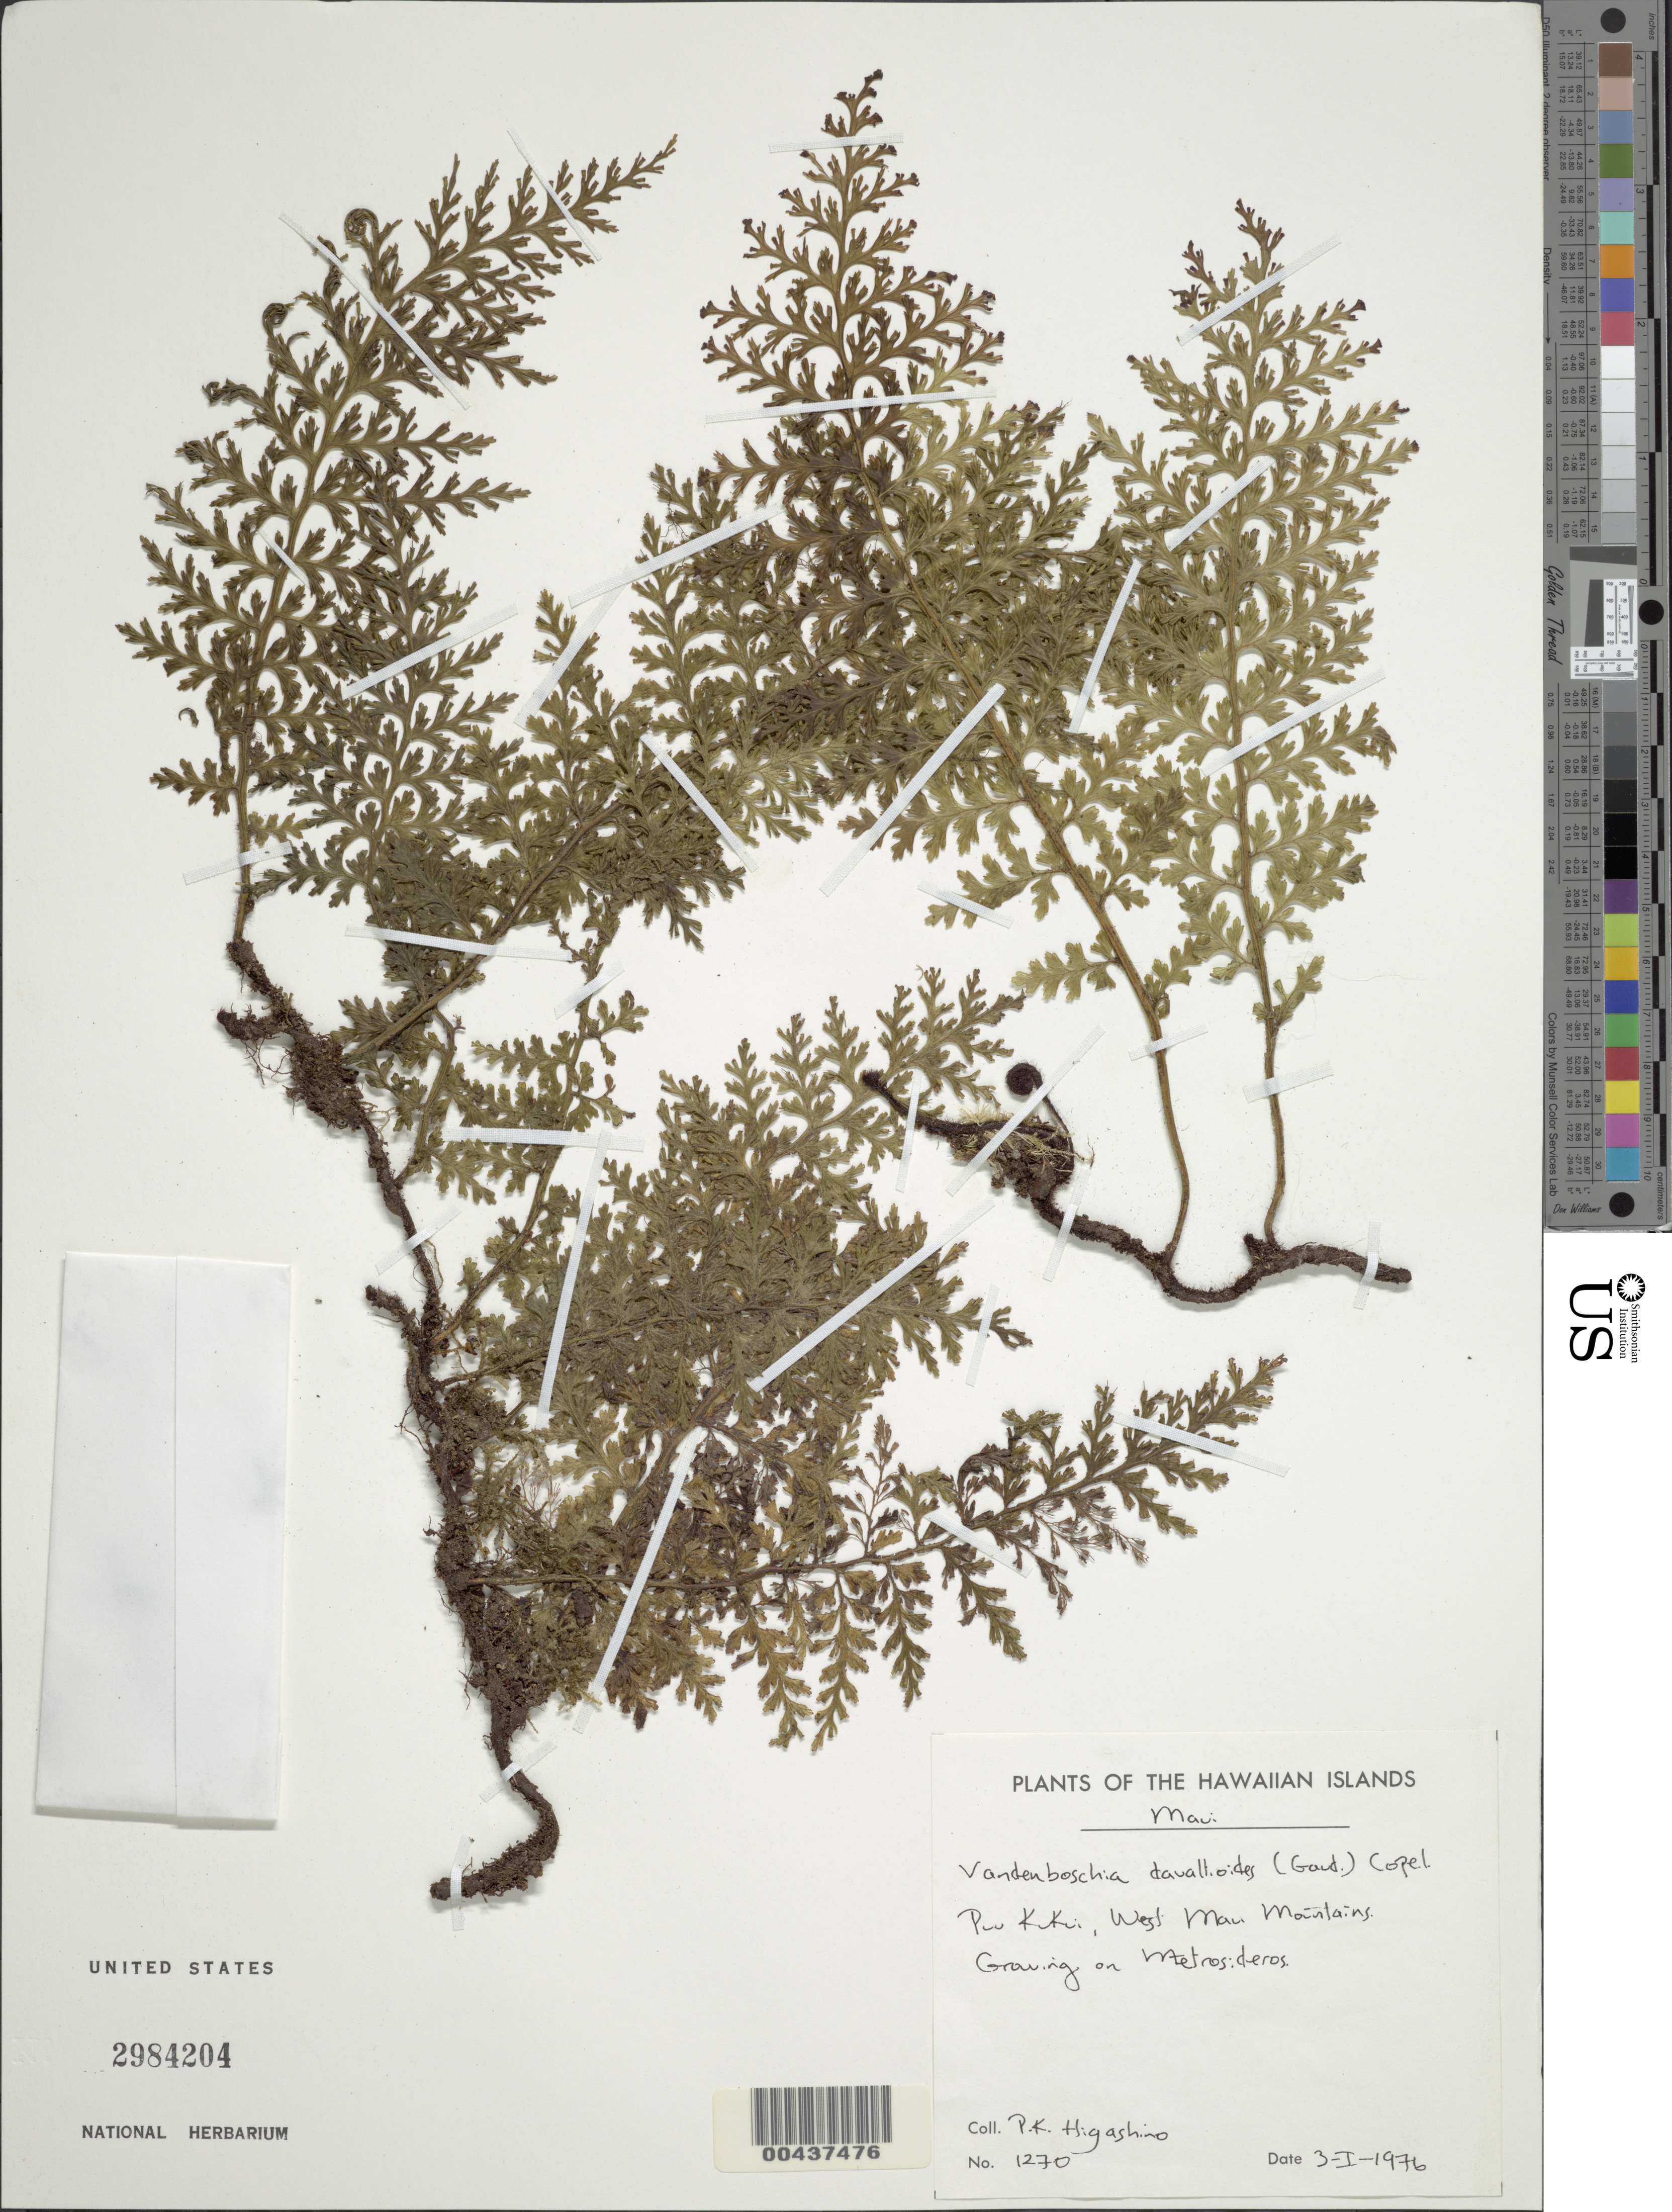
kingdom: Plantae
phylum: Tracheophyta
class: Polypodiopsida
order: Hymenophyllales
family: Hymenophyllaceae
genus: Vandenboschia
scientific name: Vandenboschia davallioides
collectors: P. Higashino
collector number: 1270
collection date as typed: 3 Jan 1976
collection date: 1976-01-03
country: United States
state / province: Hawaii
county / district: Maui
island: Maui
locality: Puu Kukui, W Maui Mountains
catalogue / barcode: US 2984204